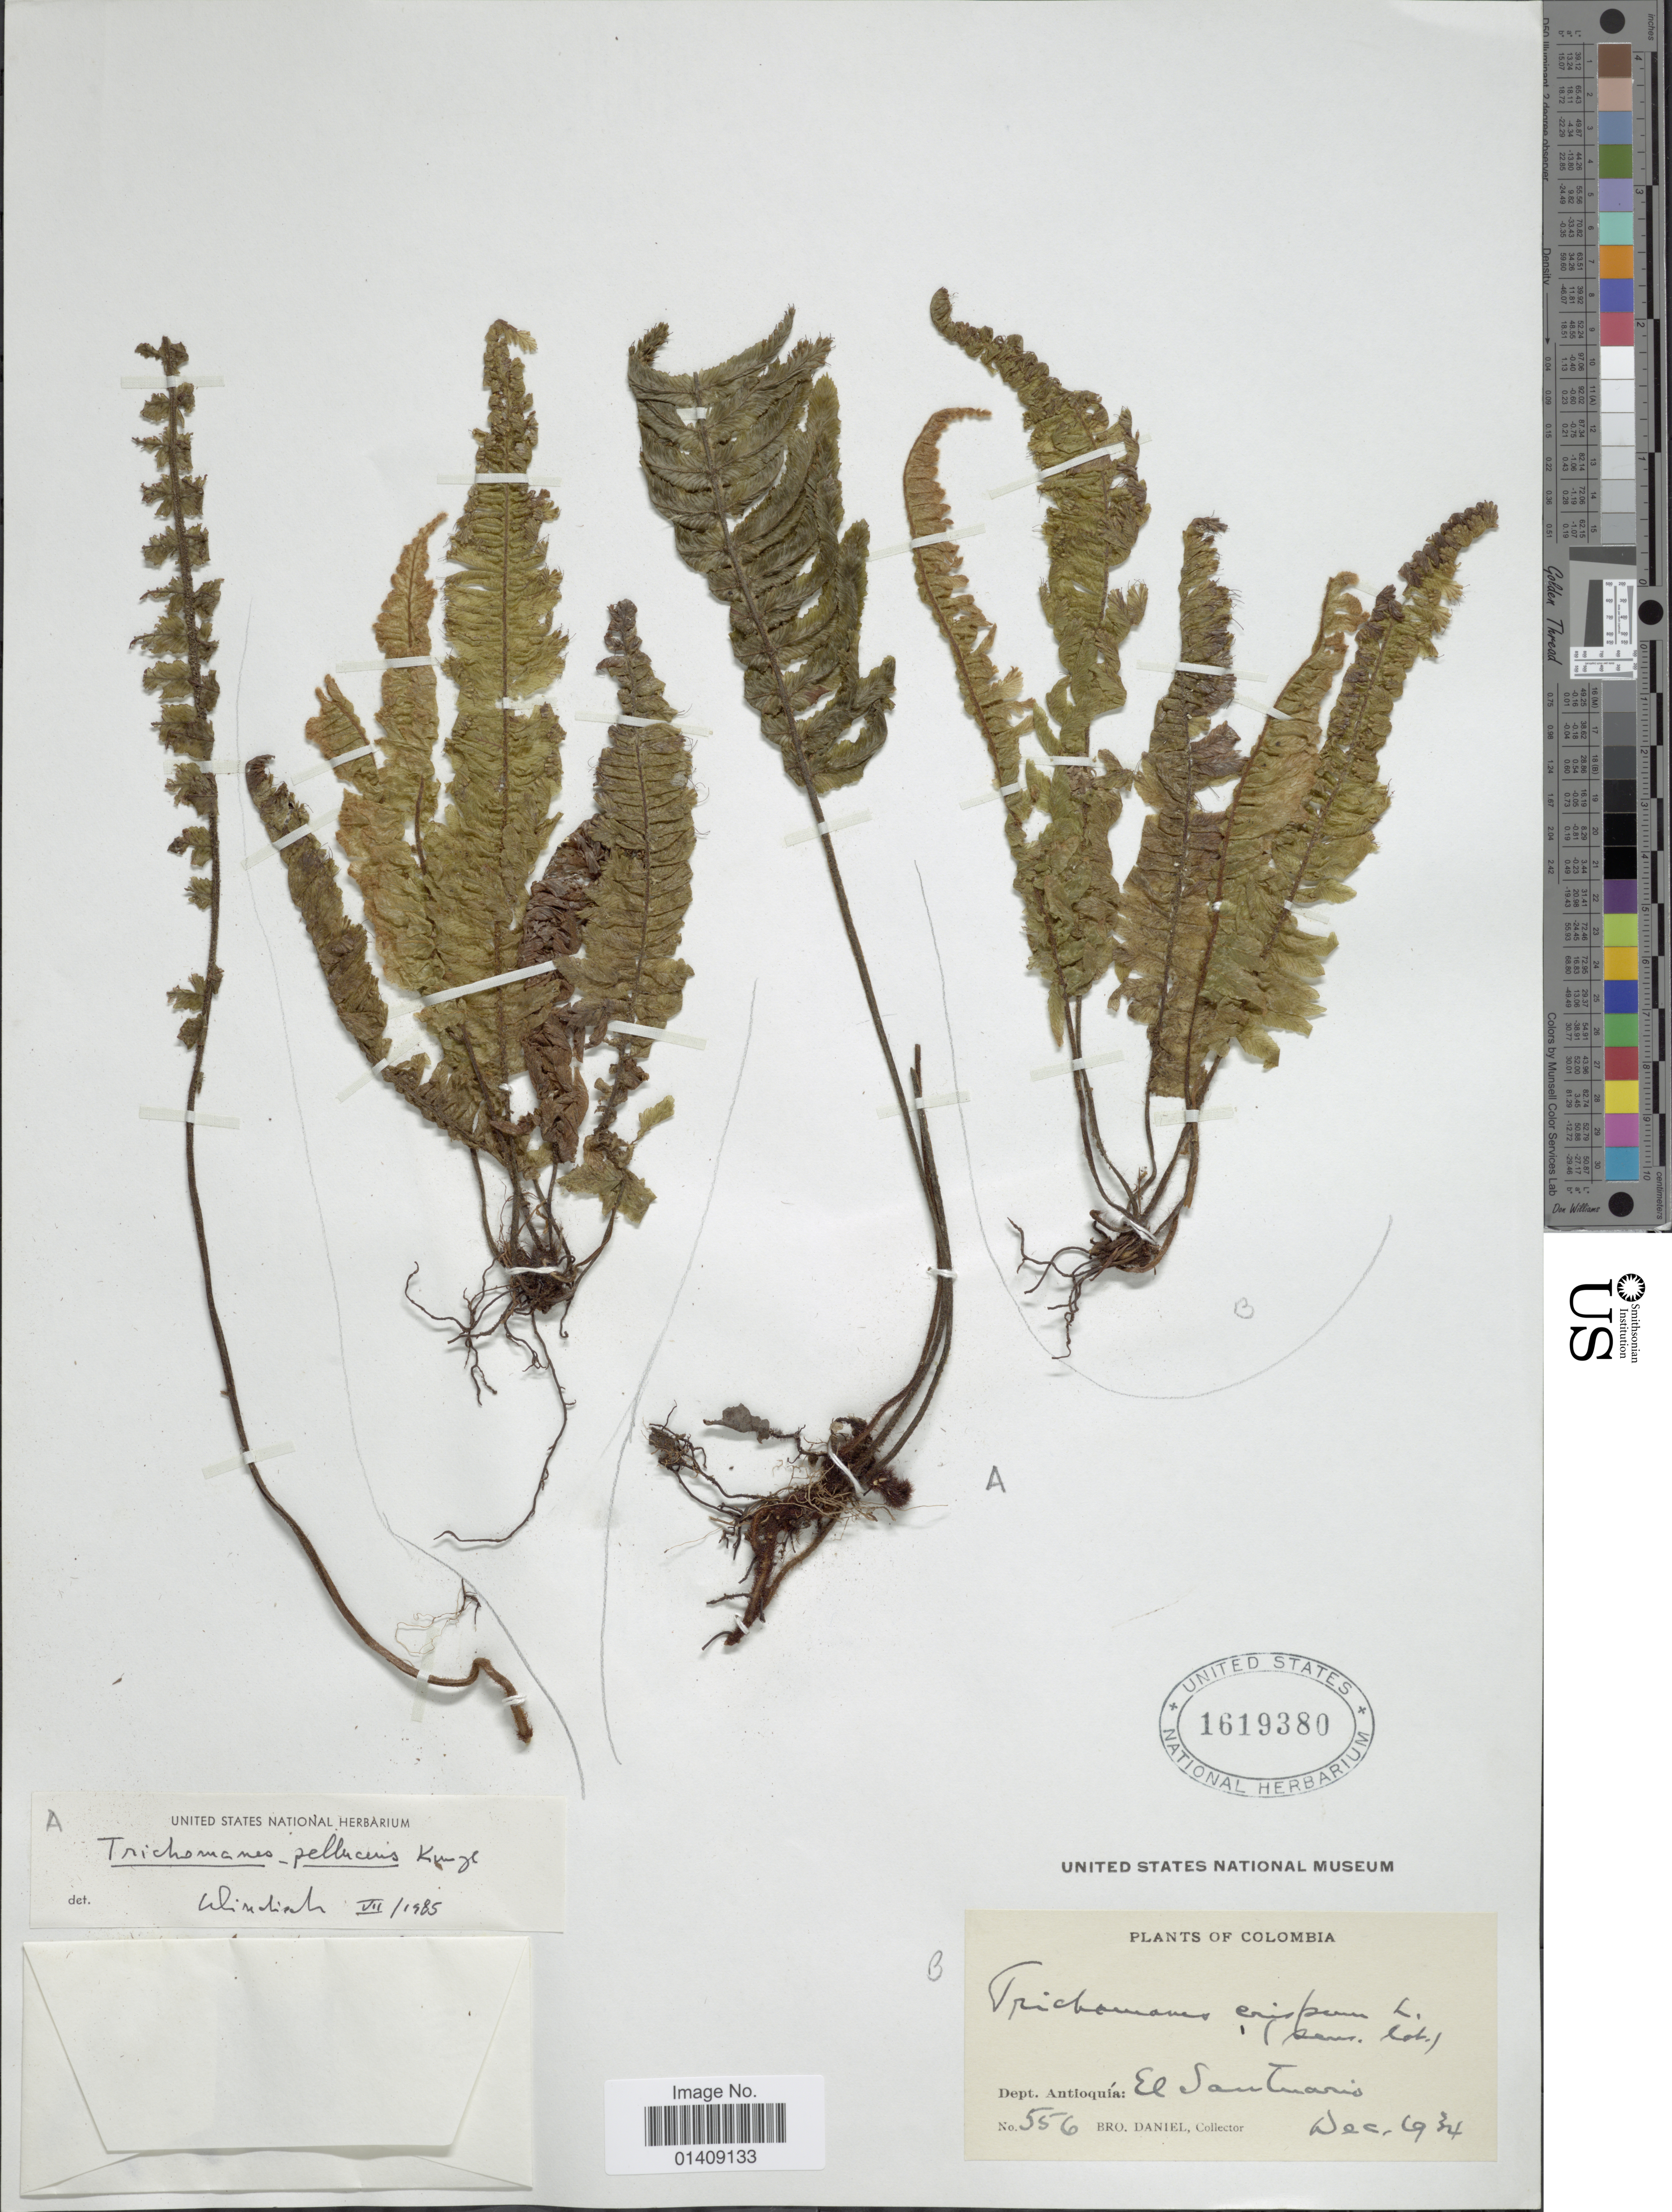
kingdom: Plantae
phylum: Tracheophyta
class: Polypodiopsida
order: Hymenophyllales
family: Hymenophyllaceae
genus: Trichomanes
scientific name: Trichomanes pellucens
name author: Kunze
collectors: Bro. Daniel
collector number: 556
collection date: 1934-12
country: Colombia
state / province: Antioquia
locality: Dept. Antioquia: El Santuario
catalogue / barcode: US 1619380